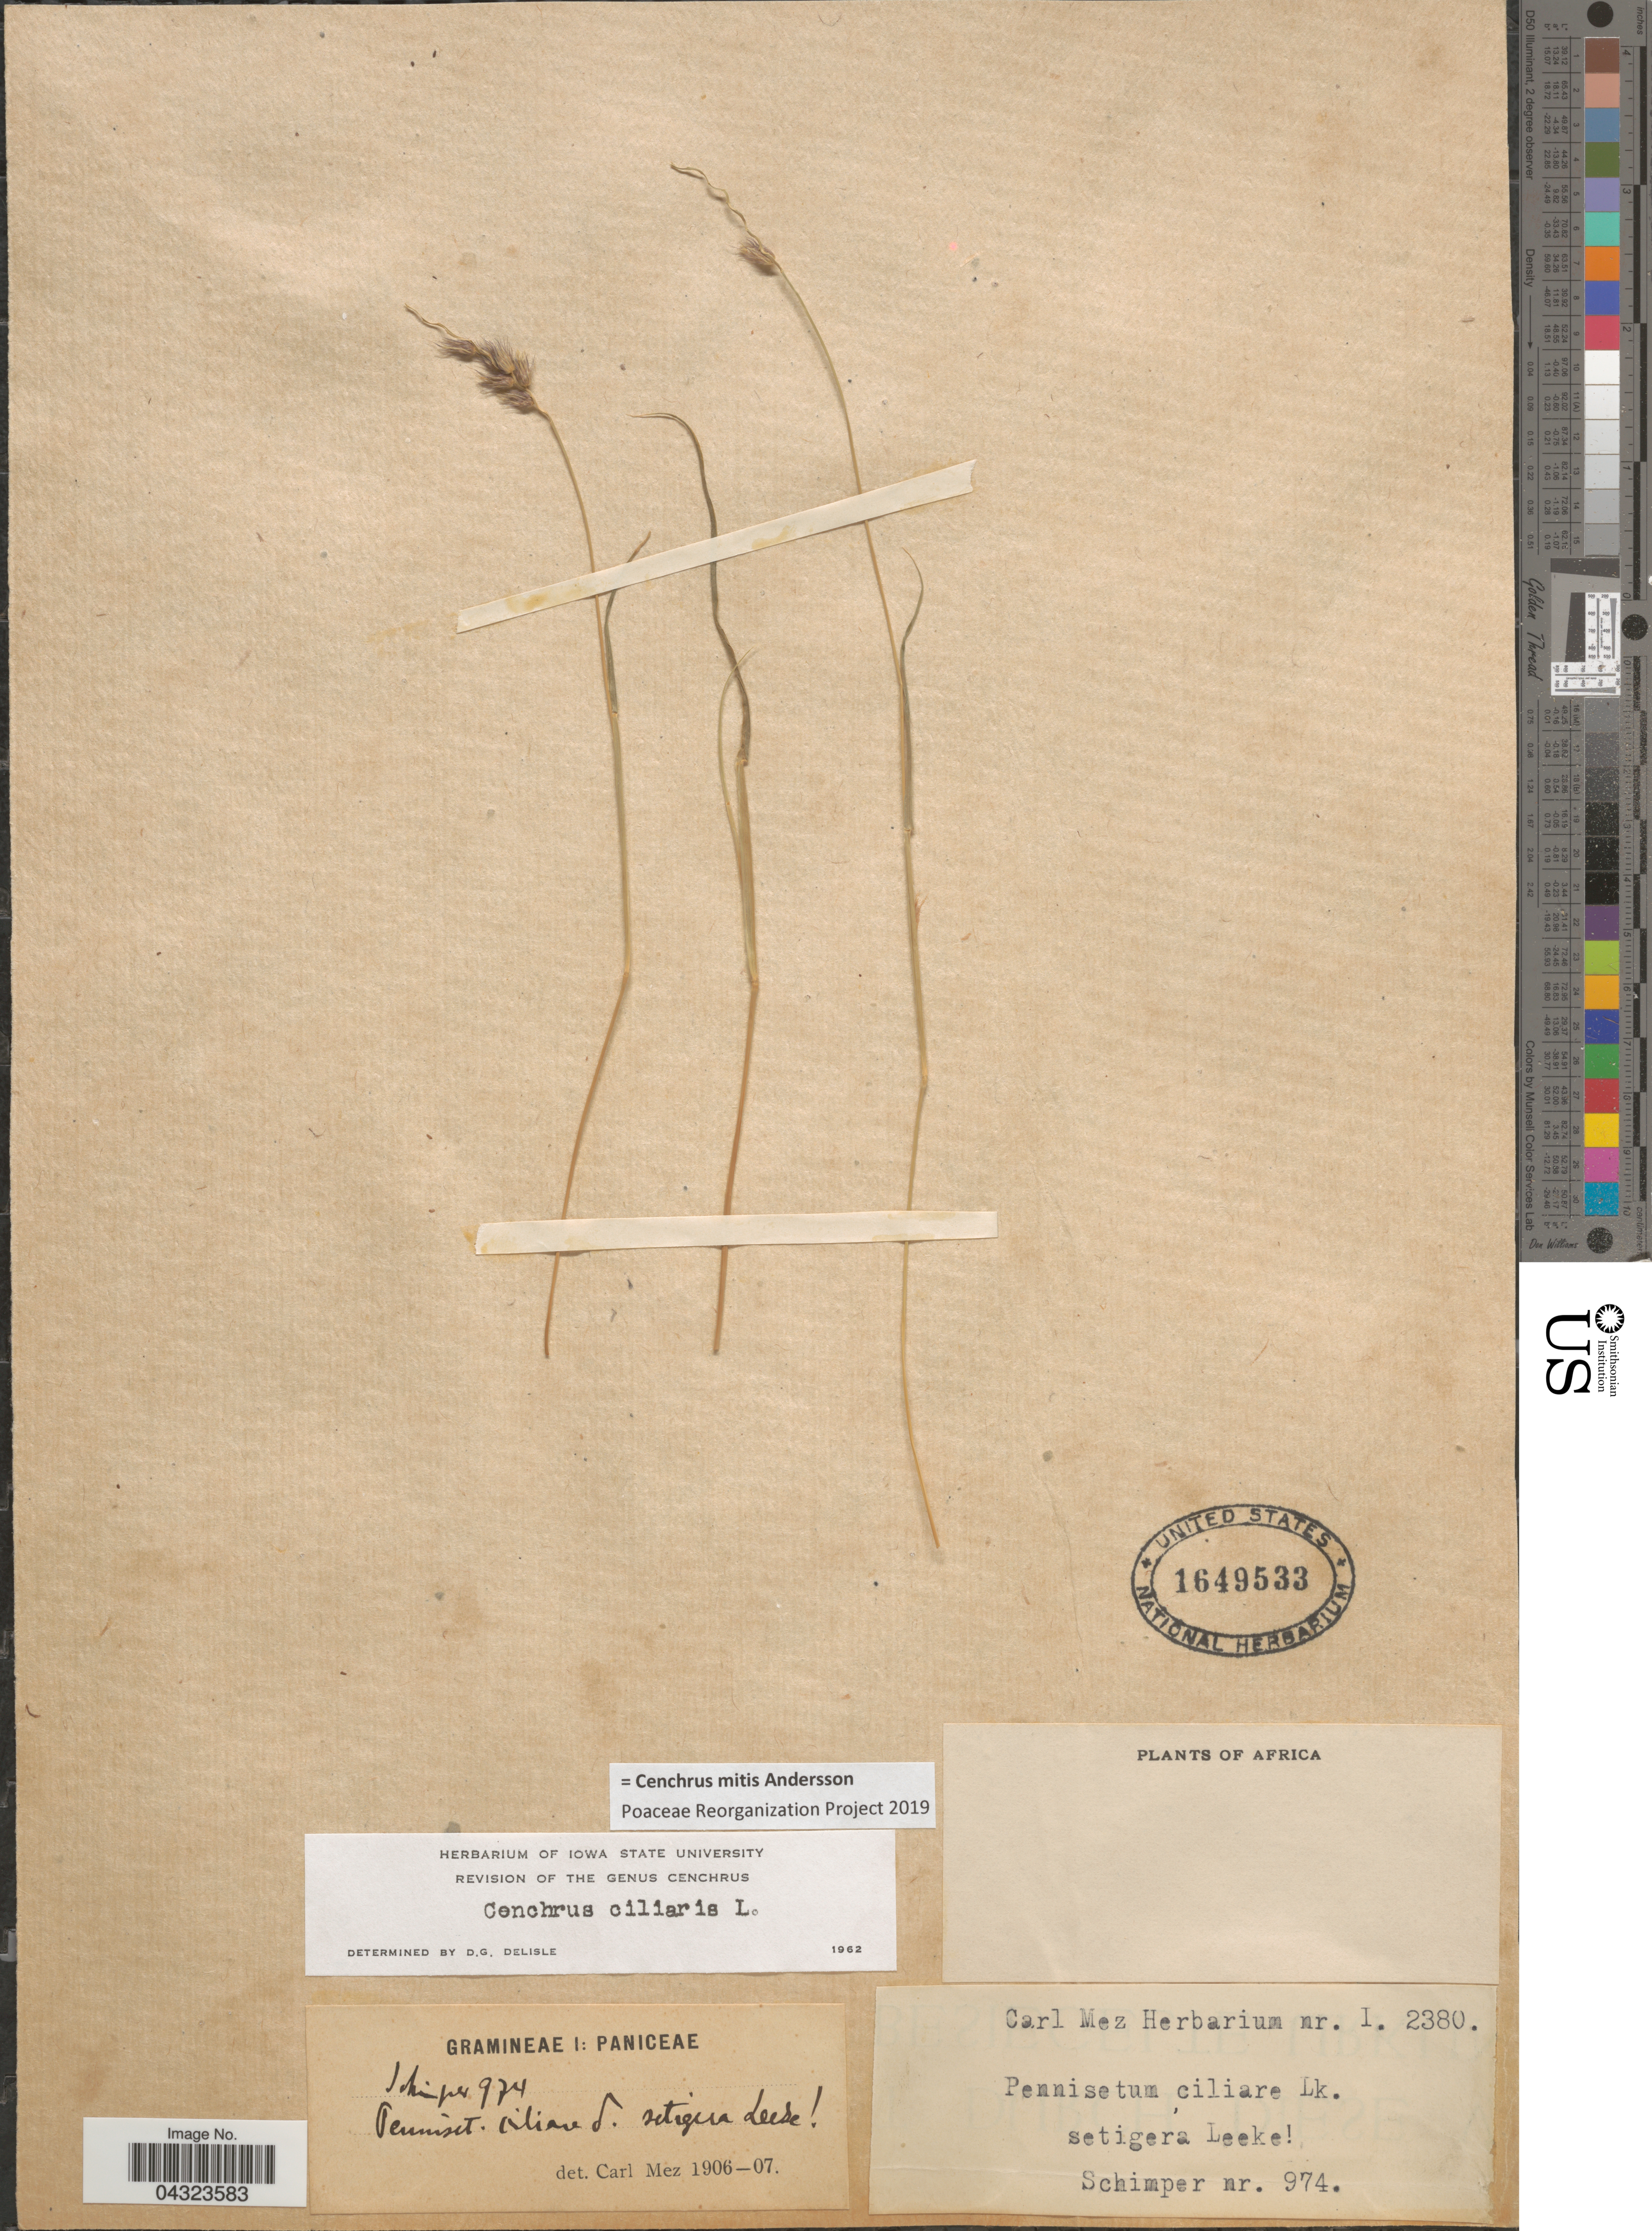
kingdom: Plantae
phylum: Tracheophyta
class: Liliopsida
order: Poales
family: Poaceae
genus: Cenchrus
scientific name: Cenchrus mitis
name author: Andersson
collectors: -. Schimper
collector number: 974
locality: Africa.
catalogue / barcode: US 1649533